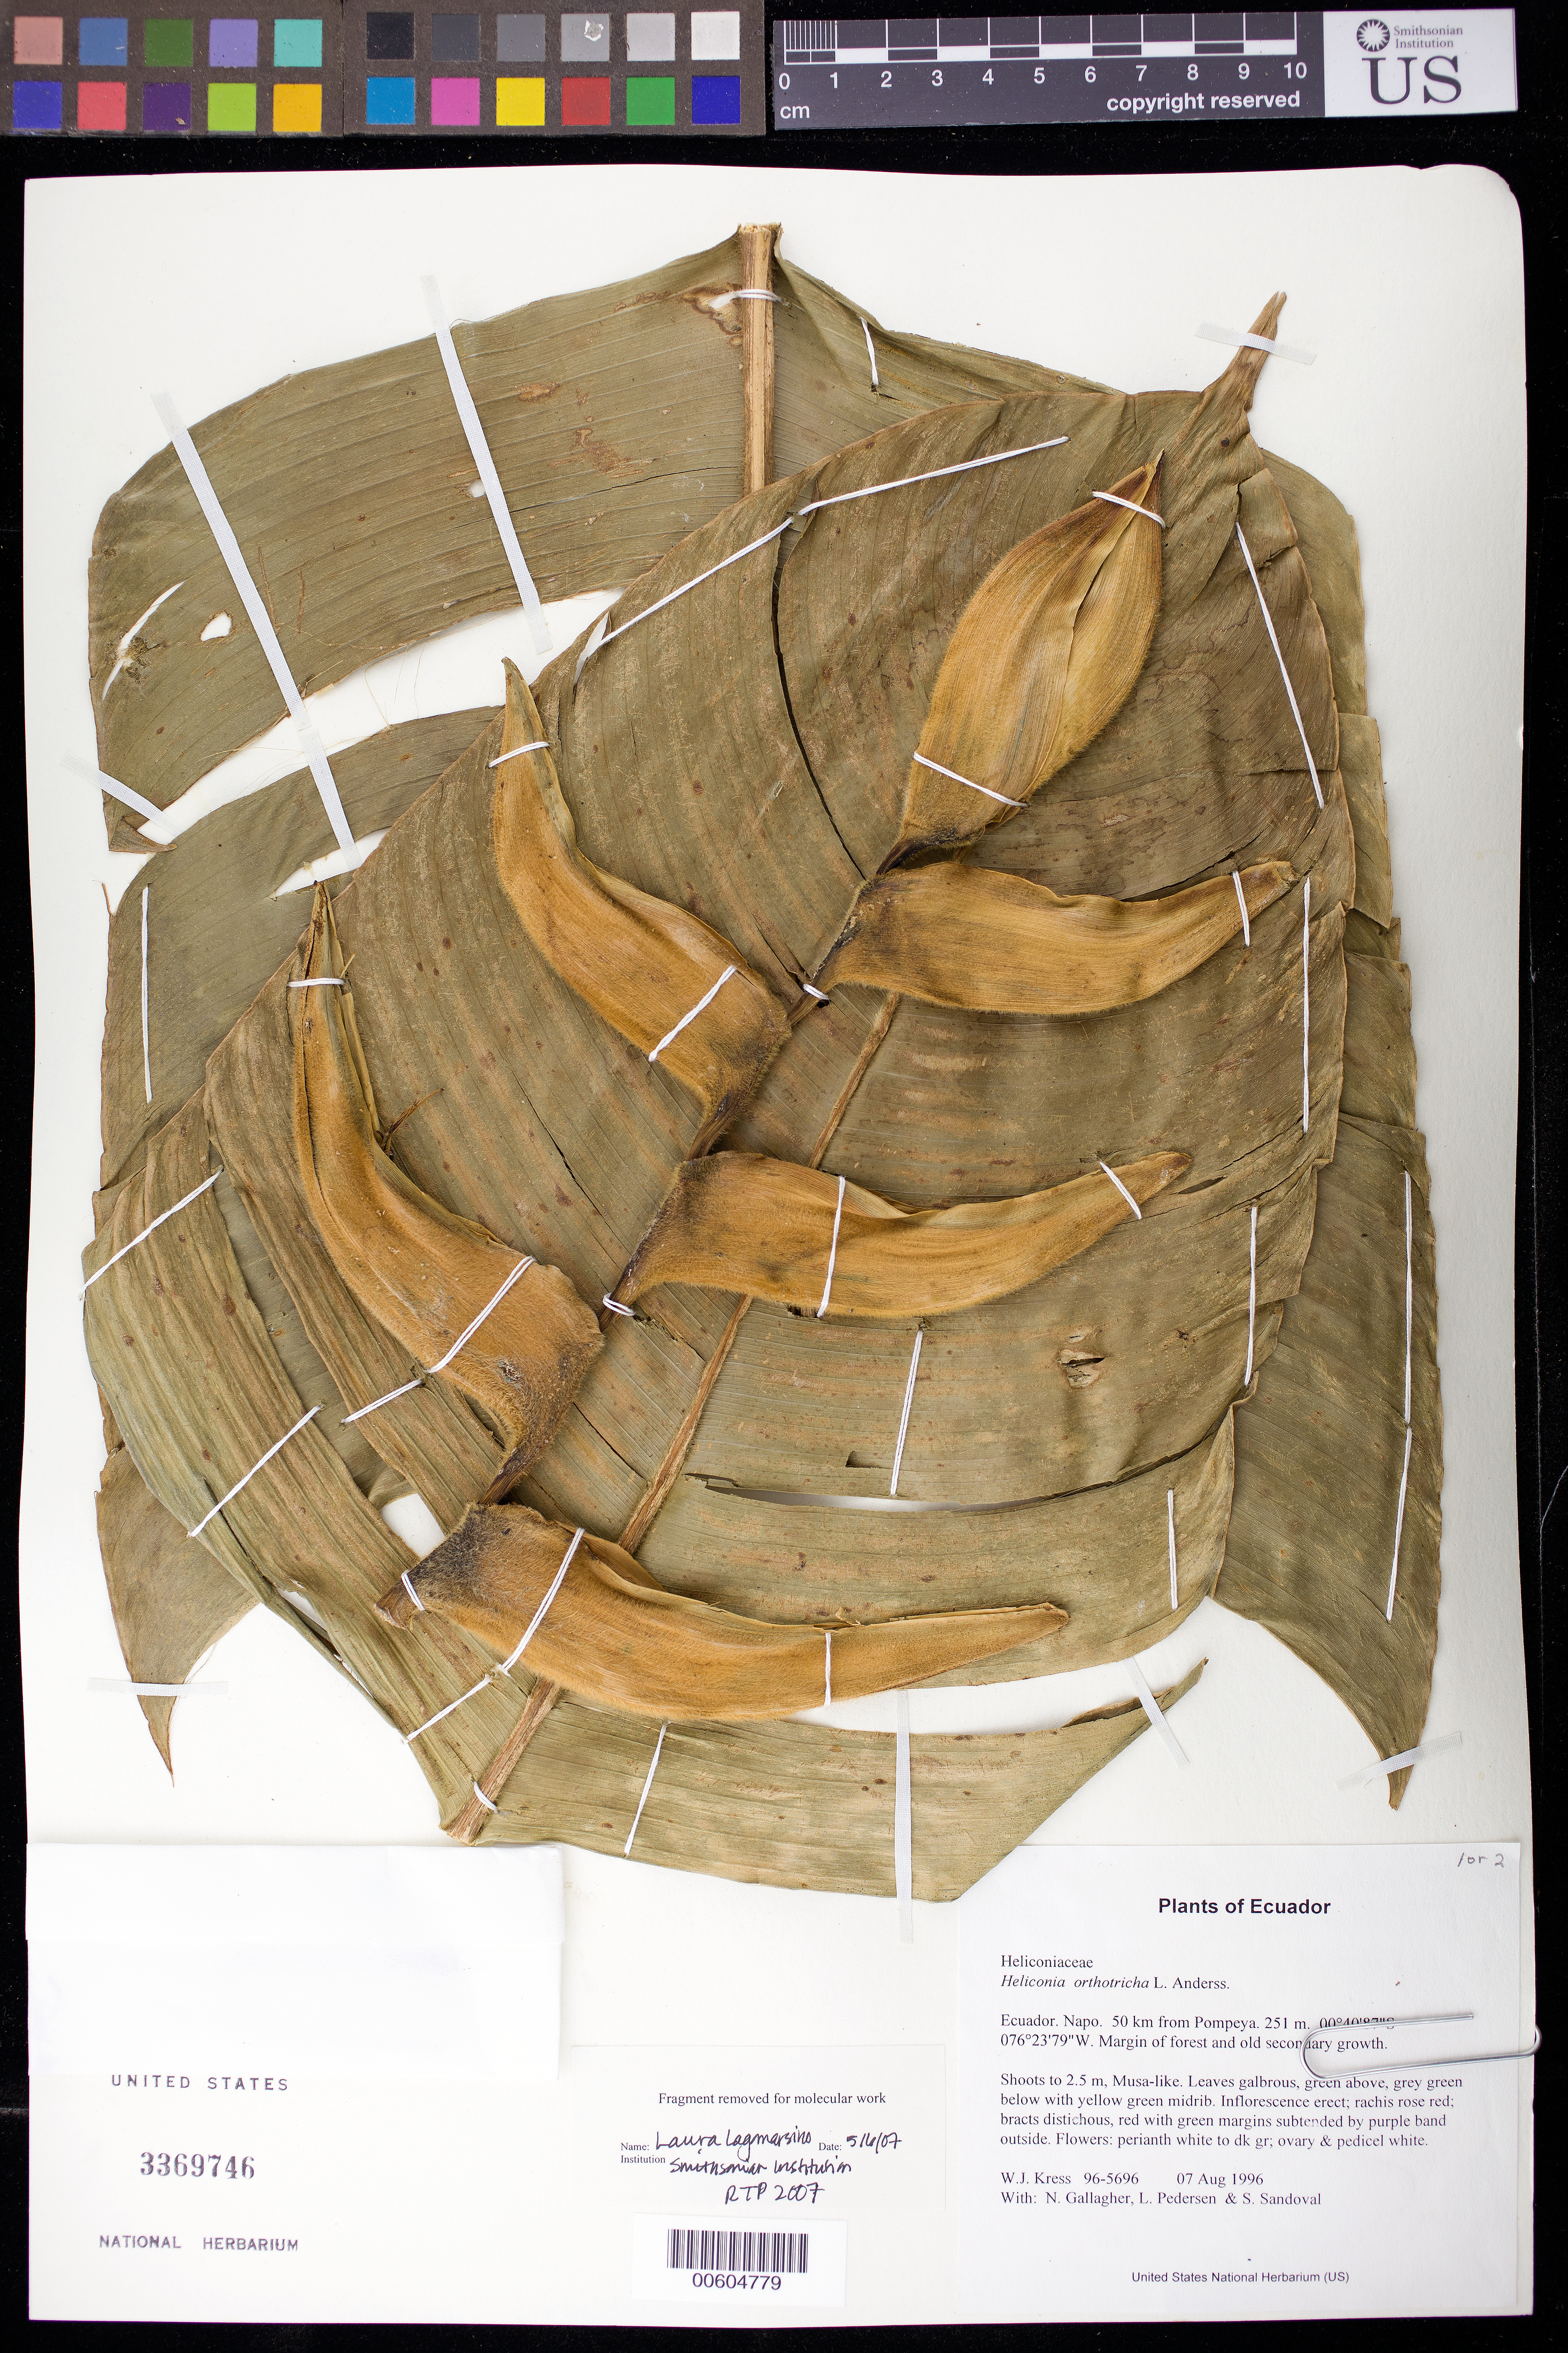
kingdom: Plantae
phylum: Tracheophyta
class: Liliopsida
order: Zingiberales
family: Heliconiaceae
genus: Heliconia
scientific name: Heliconia orthotricha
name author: L. Andersson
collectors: W. J. Kress, N. L. Gallagher, L. Pedersen & S. Sandoval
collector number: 96-5696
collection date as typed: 07 Aug 1996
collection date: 1996-08-07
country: Ecuador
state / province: Napo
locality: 50 km from Pompeya.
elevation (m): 251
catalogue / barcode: US 3369746